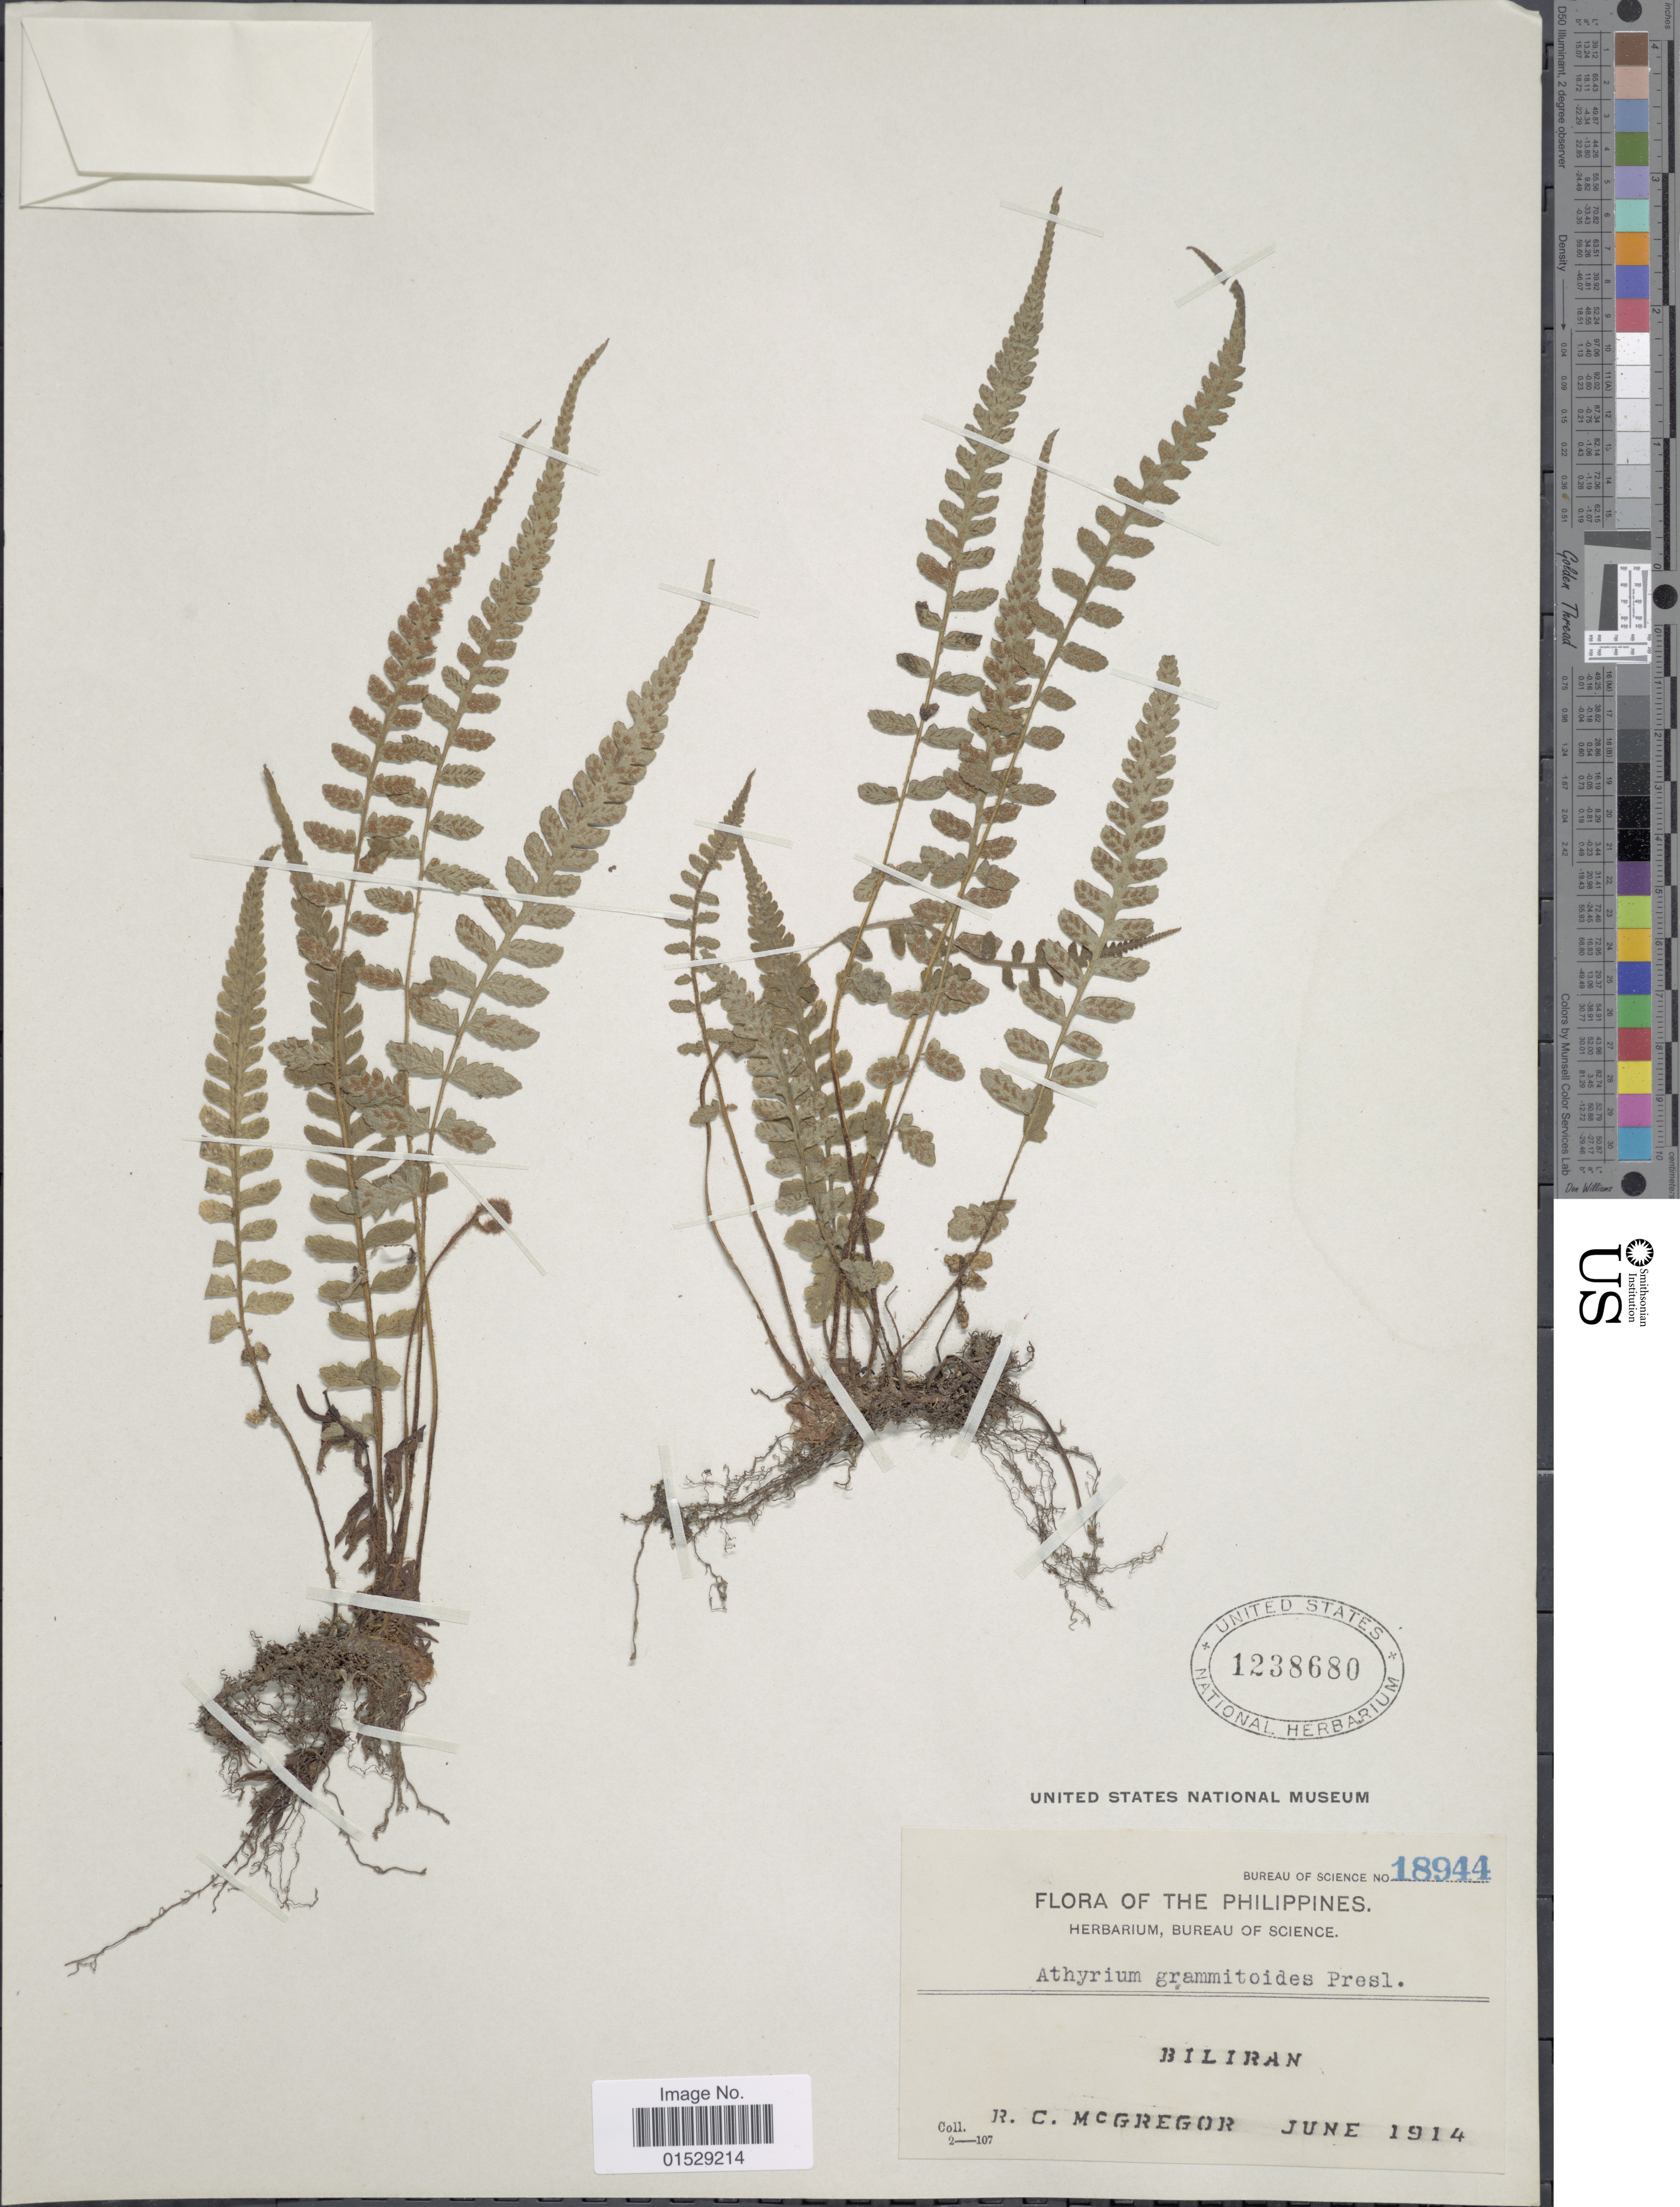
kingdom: Plantae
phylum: Tracheophyta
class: Polypodiopsida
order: Polypodiales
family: Athyriaceae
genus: Deparia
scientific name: Deparia petersenii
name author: (Kunze) M. Kato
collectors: R. C. McGregor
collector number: Bureau of Science 18944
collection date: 1914-06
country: Philippines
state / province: Eastern Visayas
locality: Biliran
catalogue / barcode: US 1238680